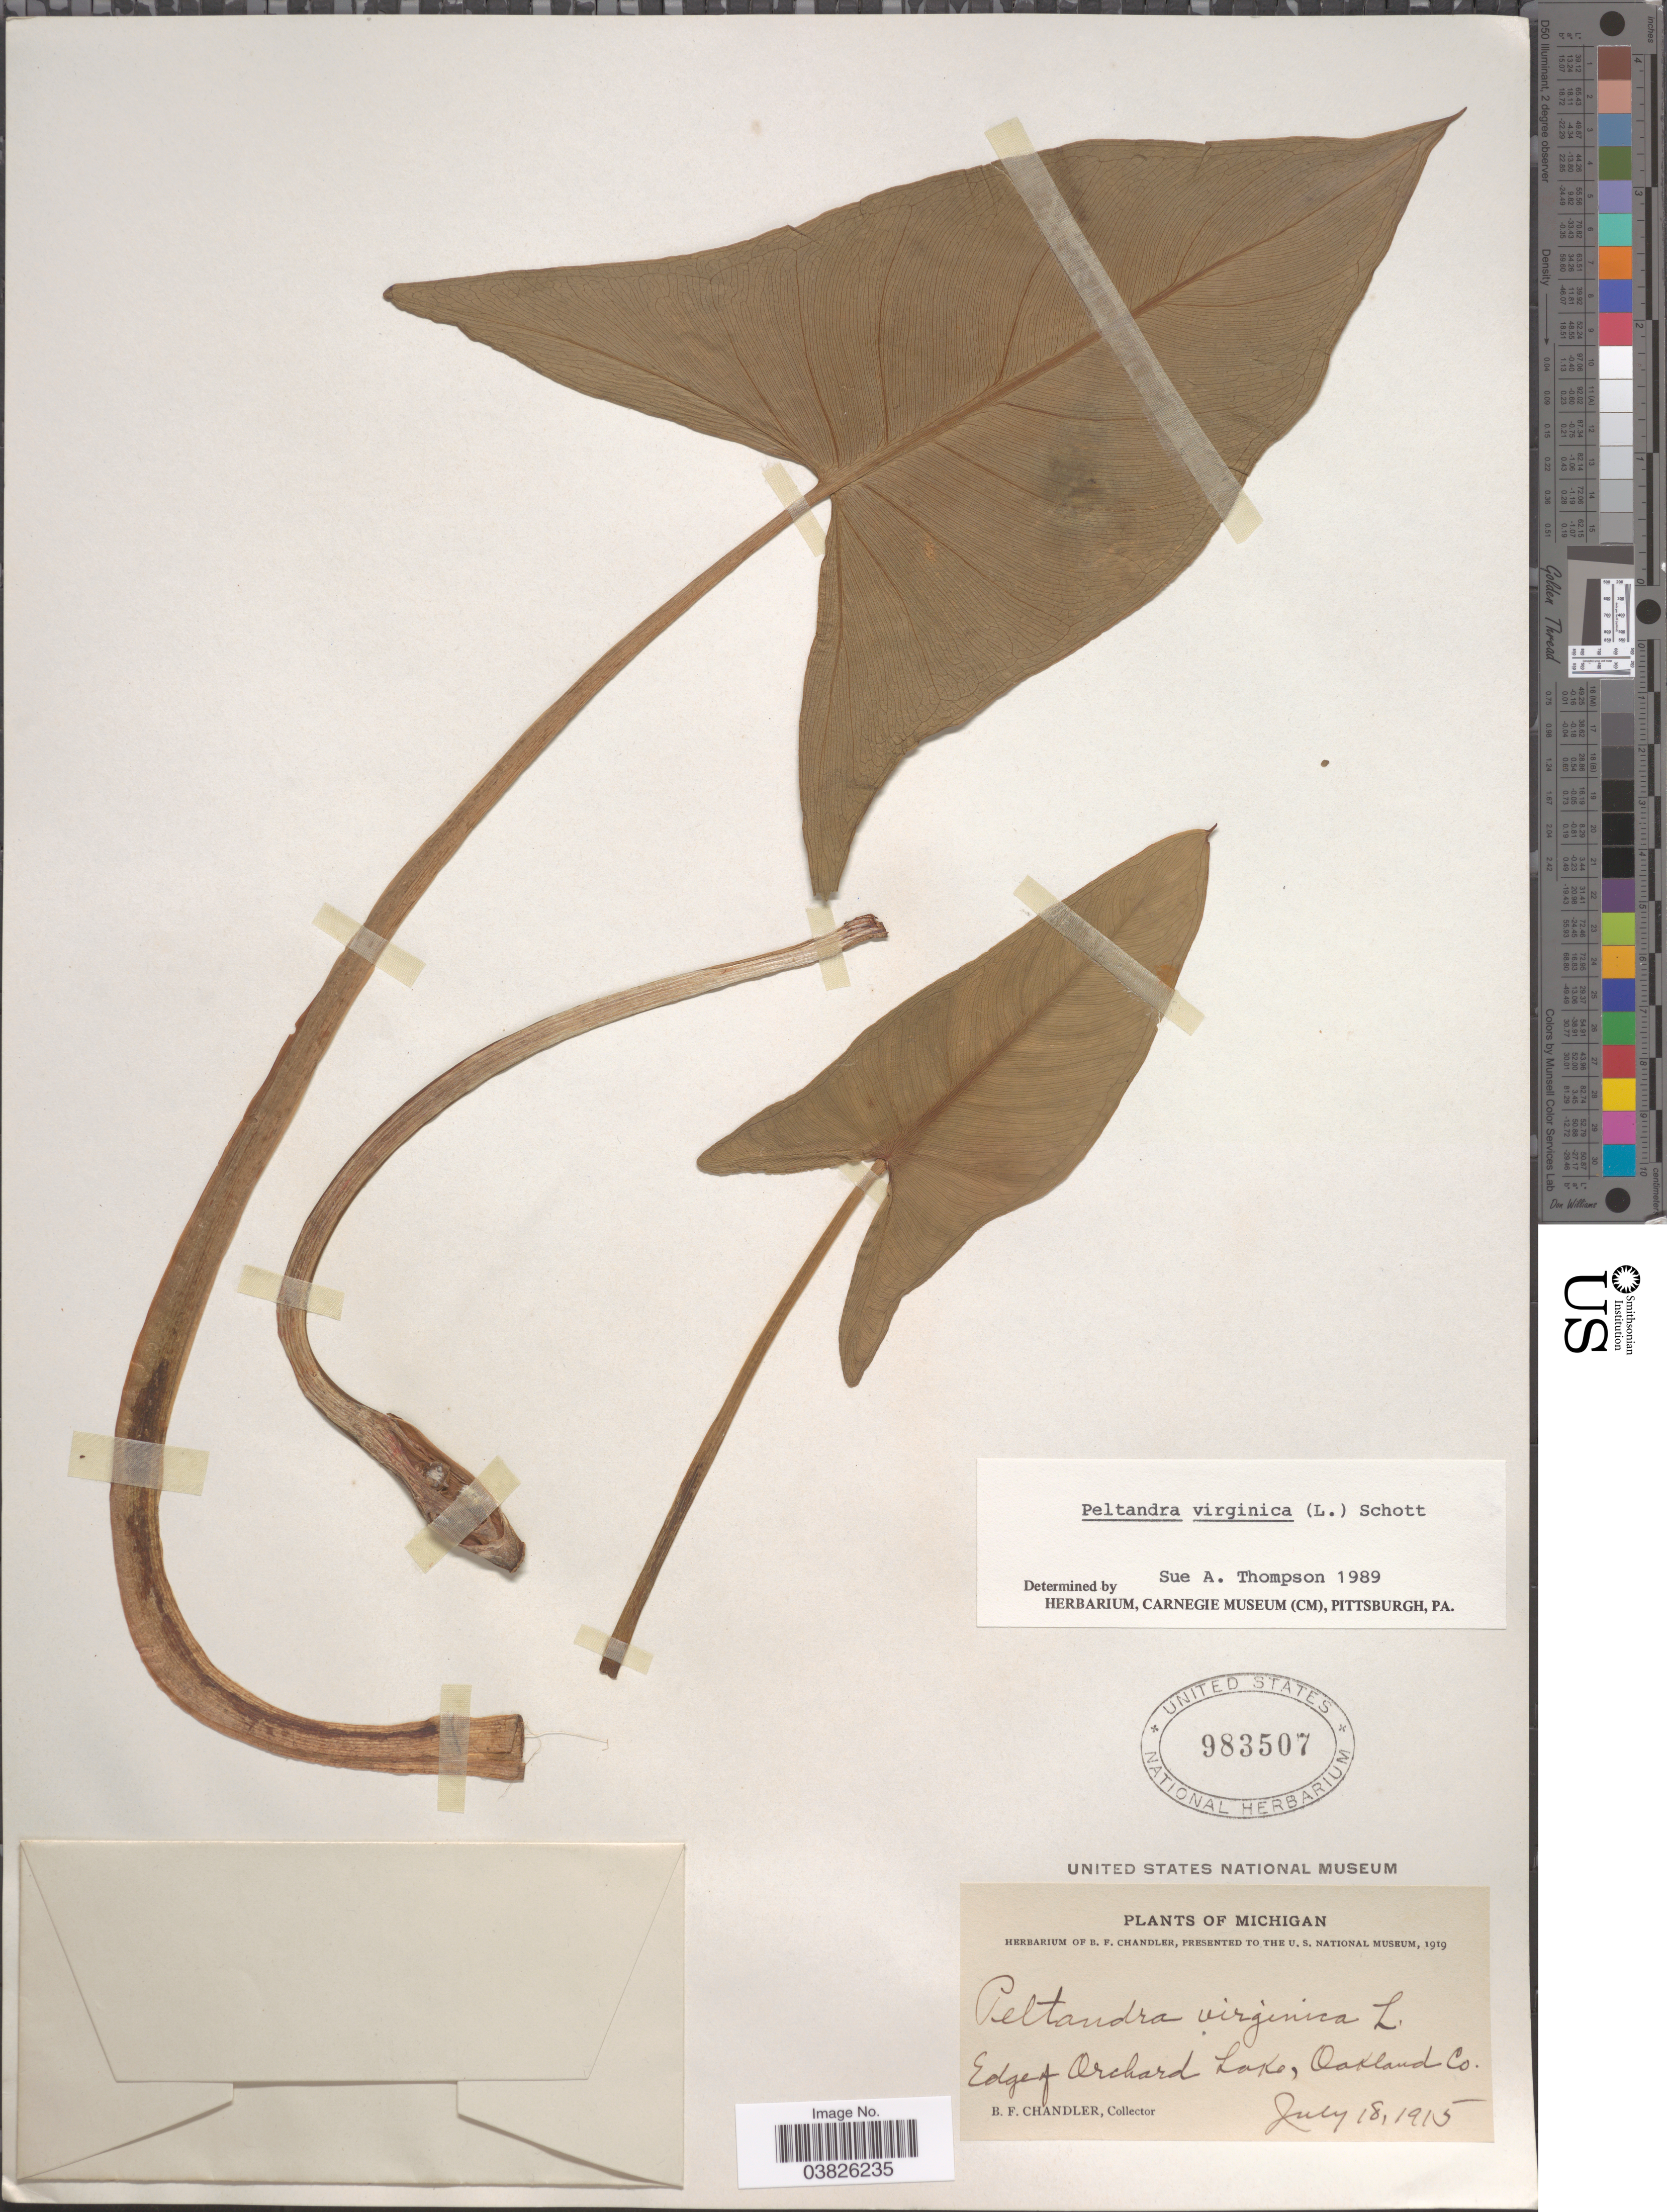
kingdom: Plantae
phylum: Tracheophyta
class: Liliopsida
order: Alismatales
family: Araceae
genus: Peltandra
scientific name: Peltandra virginica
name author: (L.) Schott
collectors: B. F. Chandler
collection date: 1915-07-18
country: United States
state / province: Michigan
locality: Edge of Orchard Lake, Oakland Co.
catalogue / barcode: US 983507